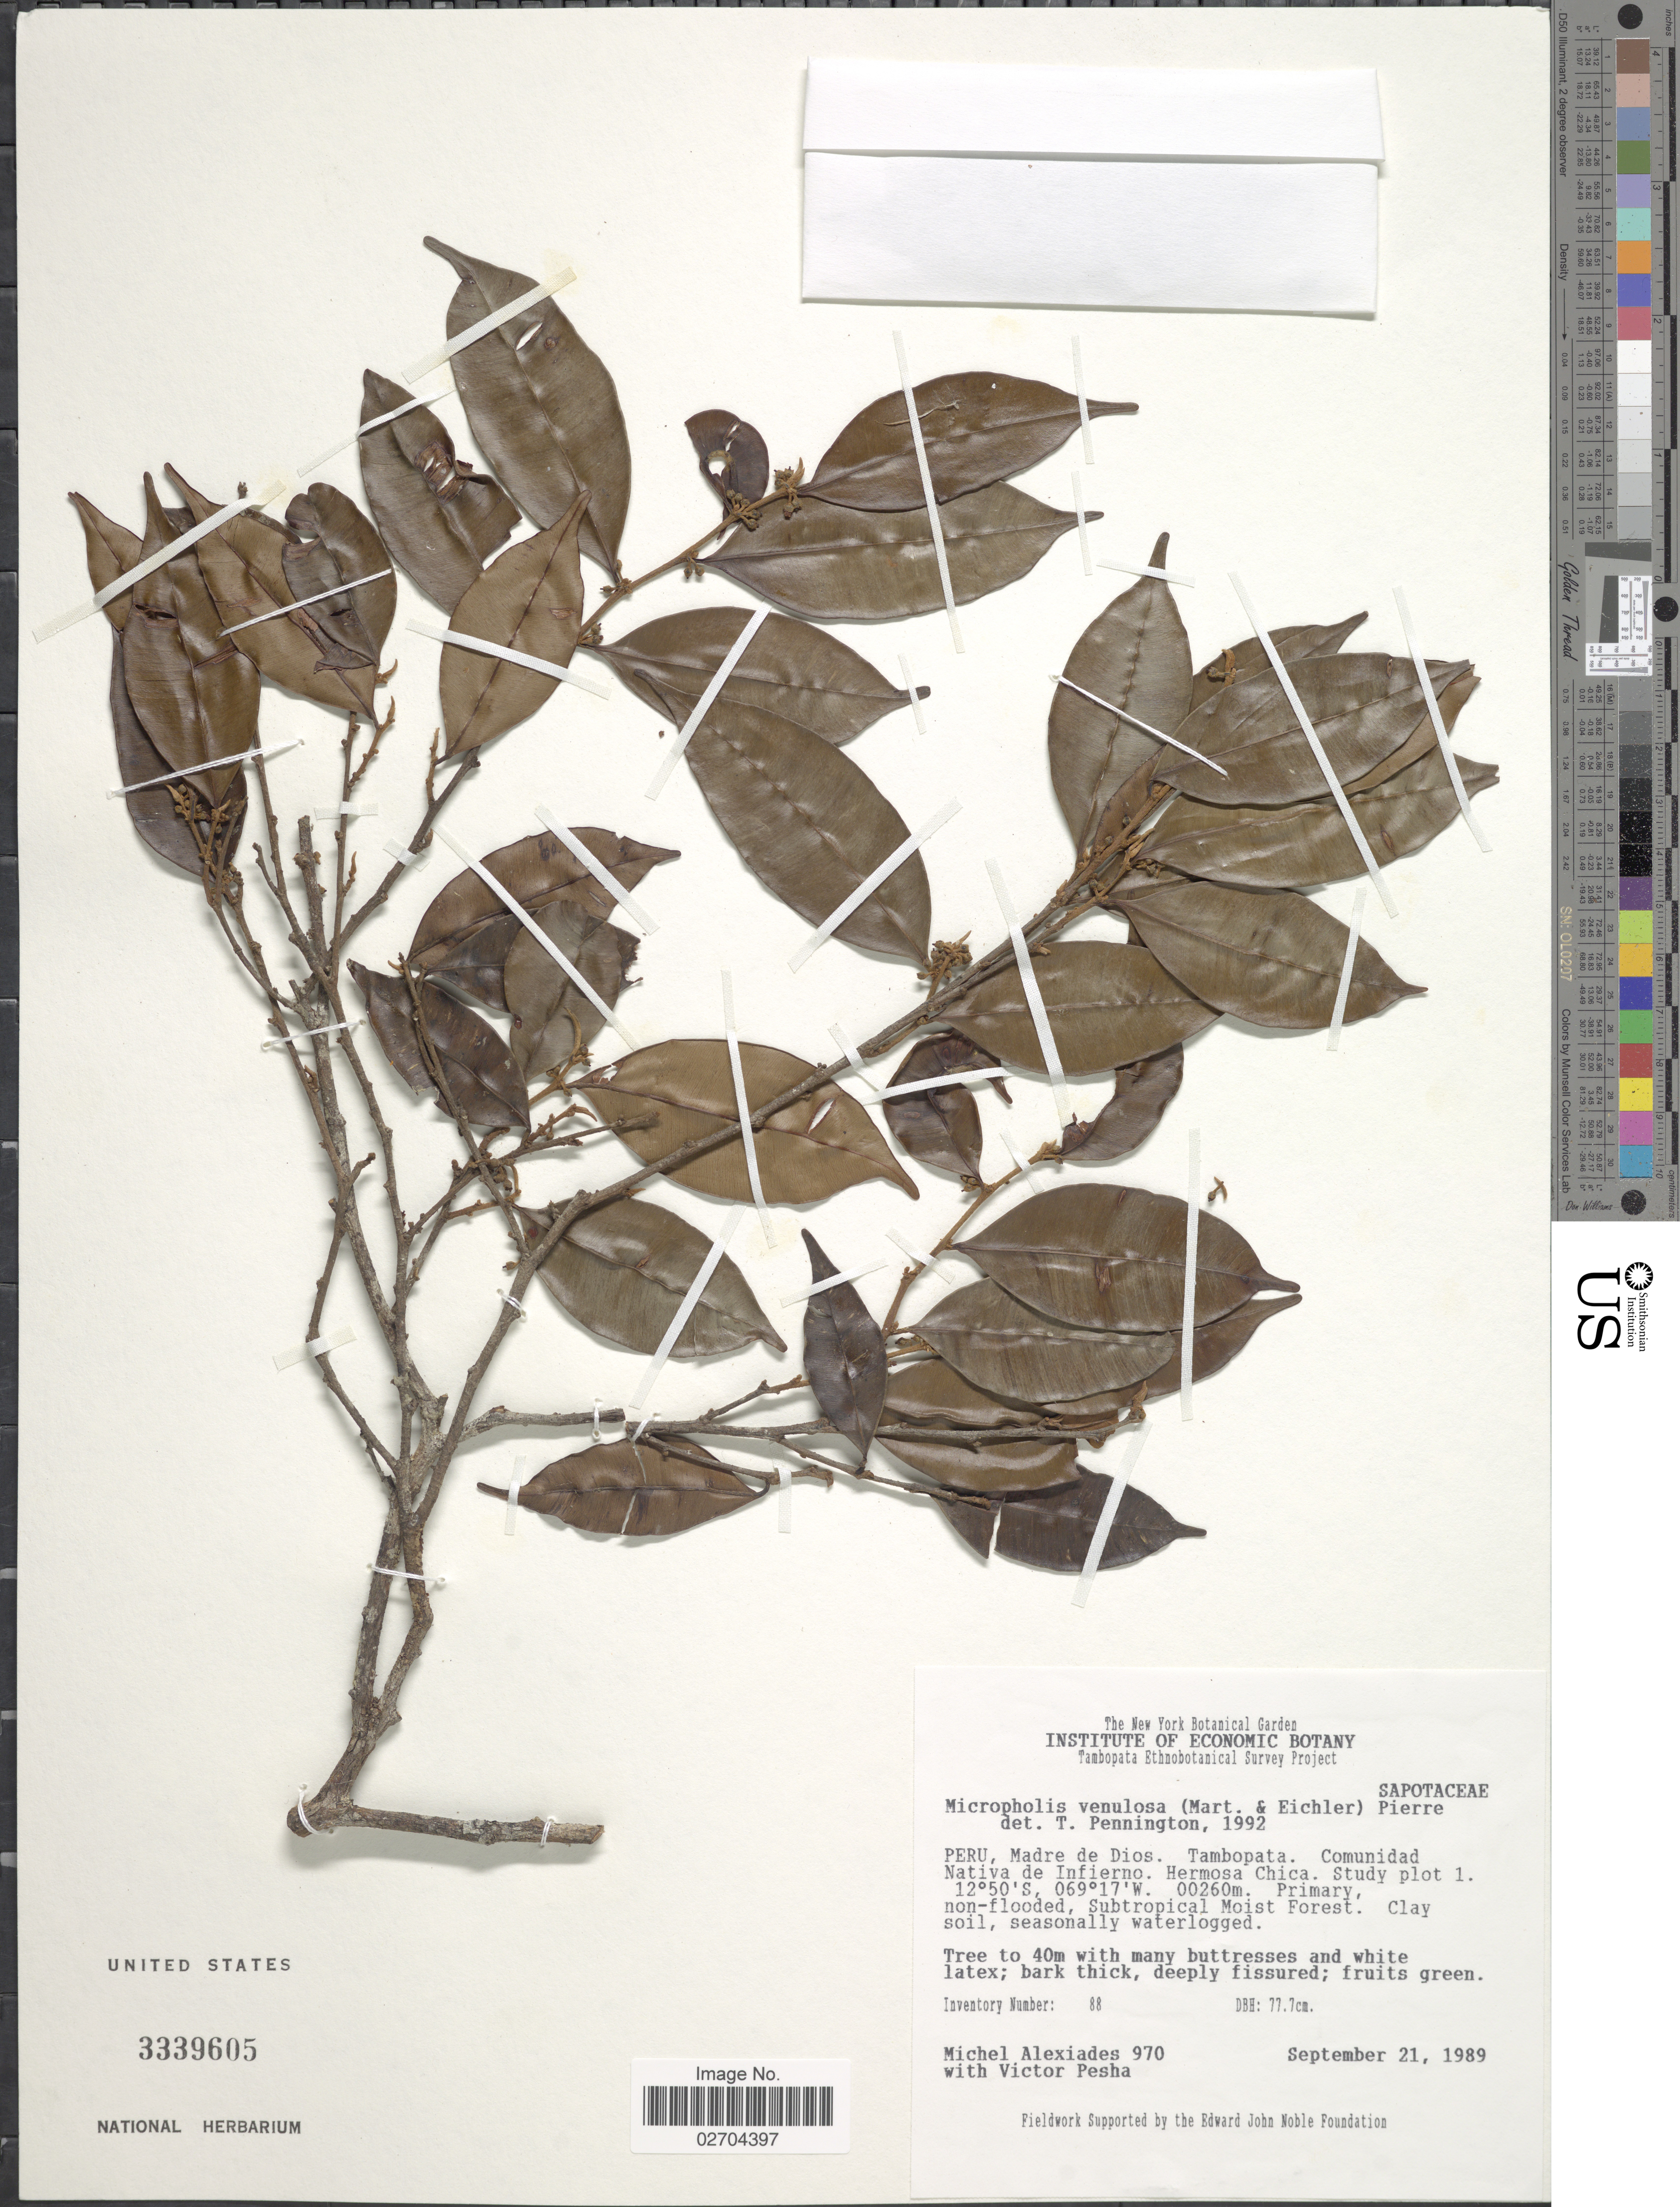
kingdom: Plantae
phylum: Tracheophyta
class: Magnoliopsida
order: Ericales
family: Sapotaceae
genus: Micropholis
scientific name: Micropholis venulosa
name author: (Mart. & Eichler) Pierre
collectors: M. Alexiades & V. Pesha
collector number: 970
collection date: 1989-09-21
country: Peru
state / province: Madre de Dios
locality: Madre de Dios. Tambopata. Comunidad Nativa de Infierno. Hermosa Chica. Study plot 1.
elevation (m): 260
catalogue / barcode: US 3339605